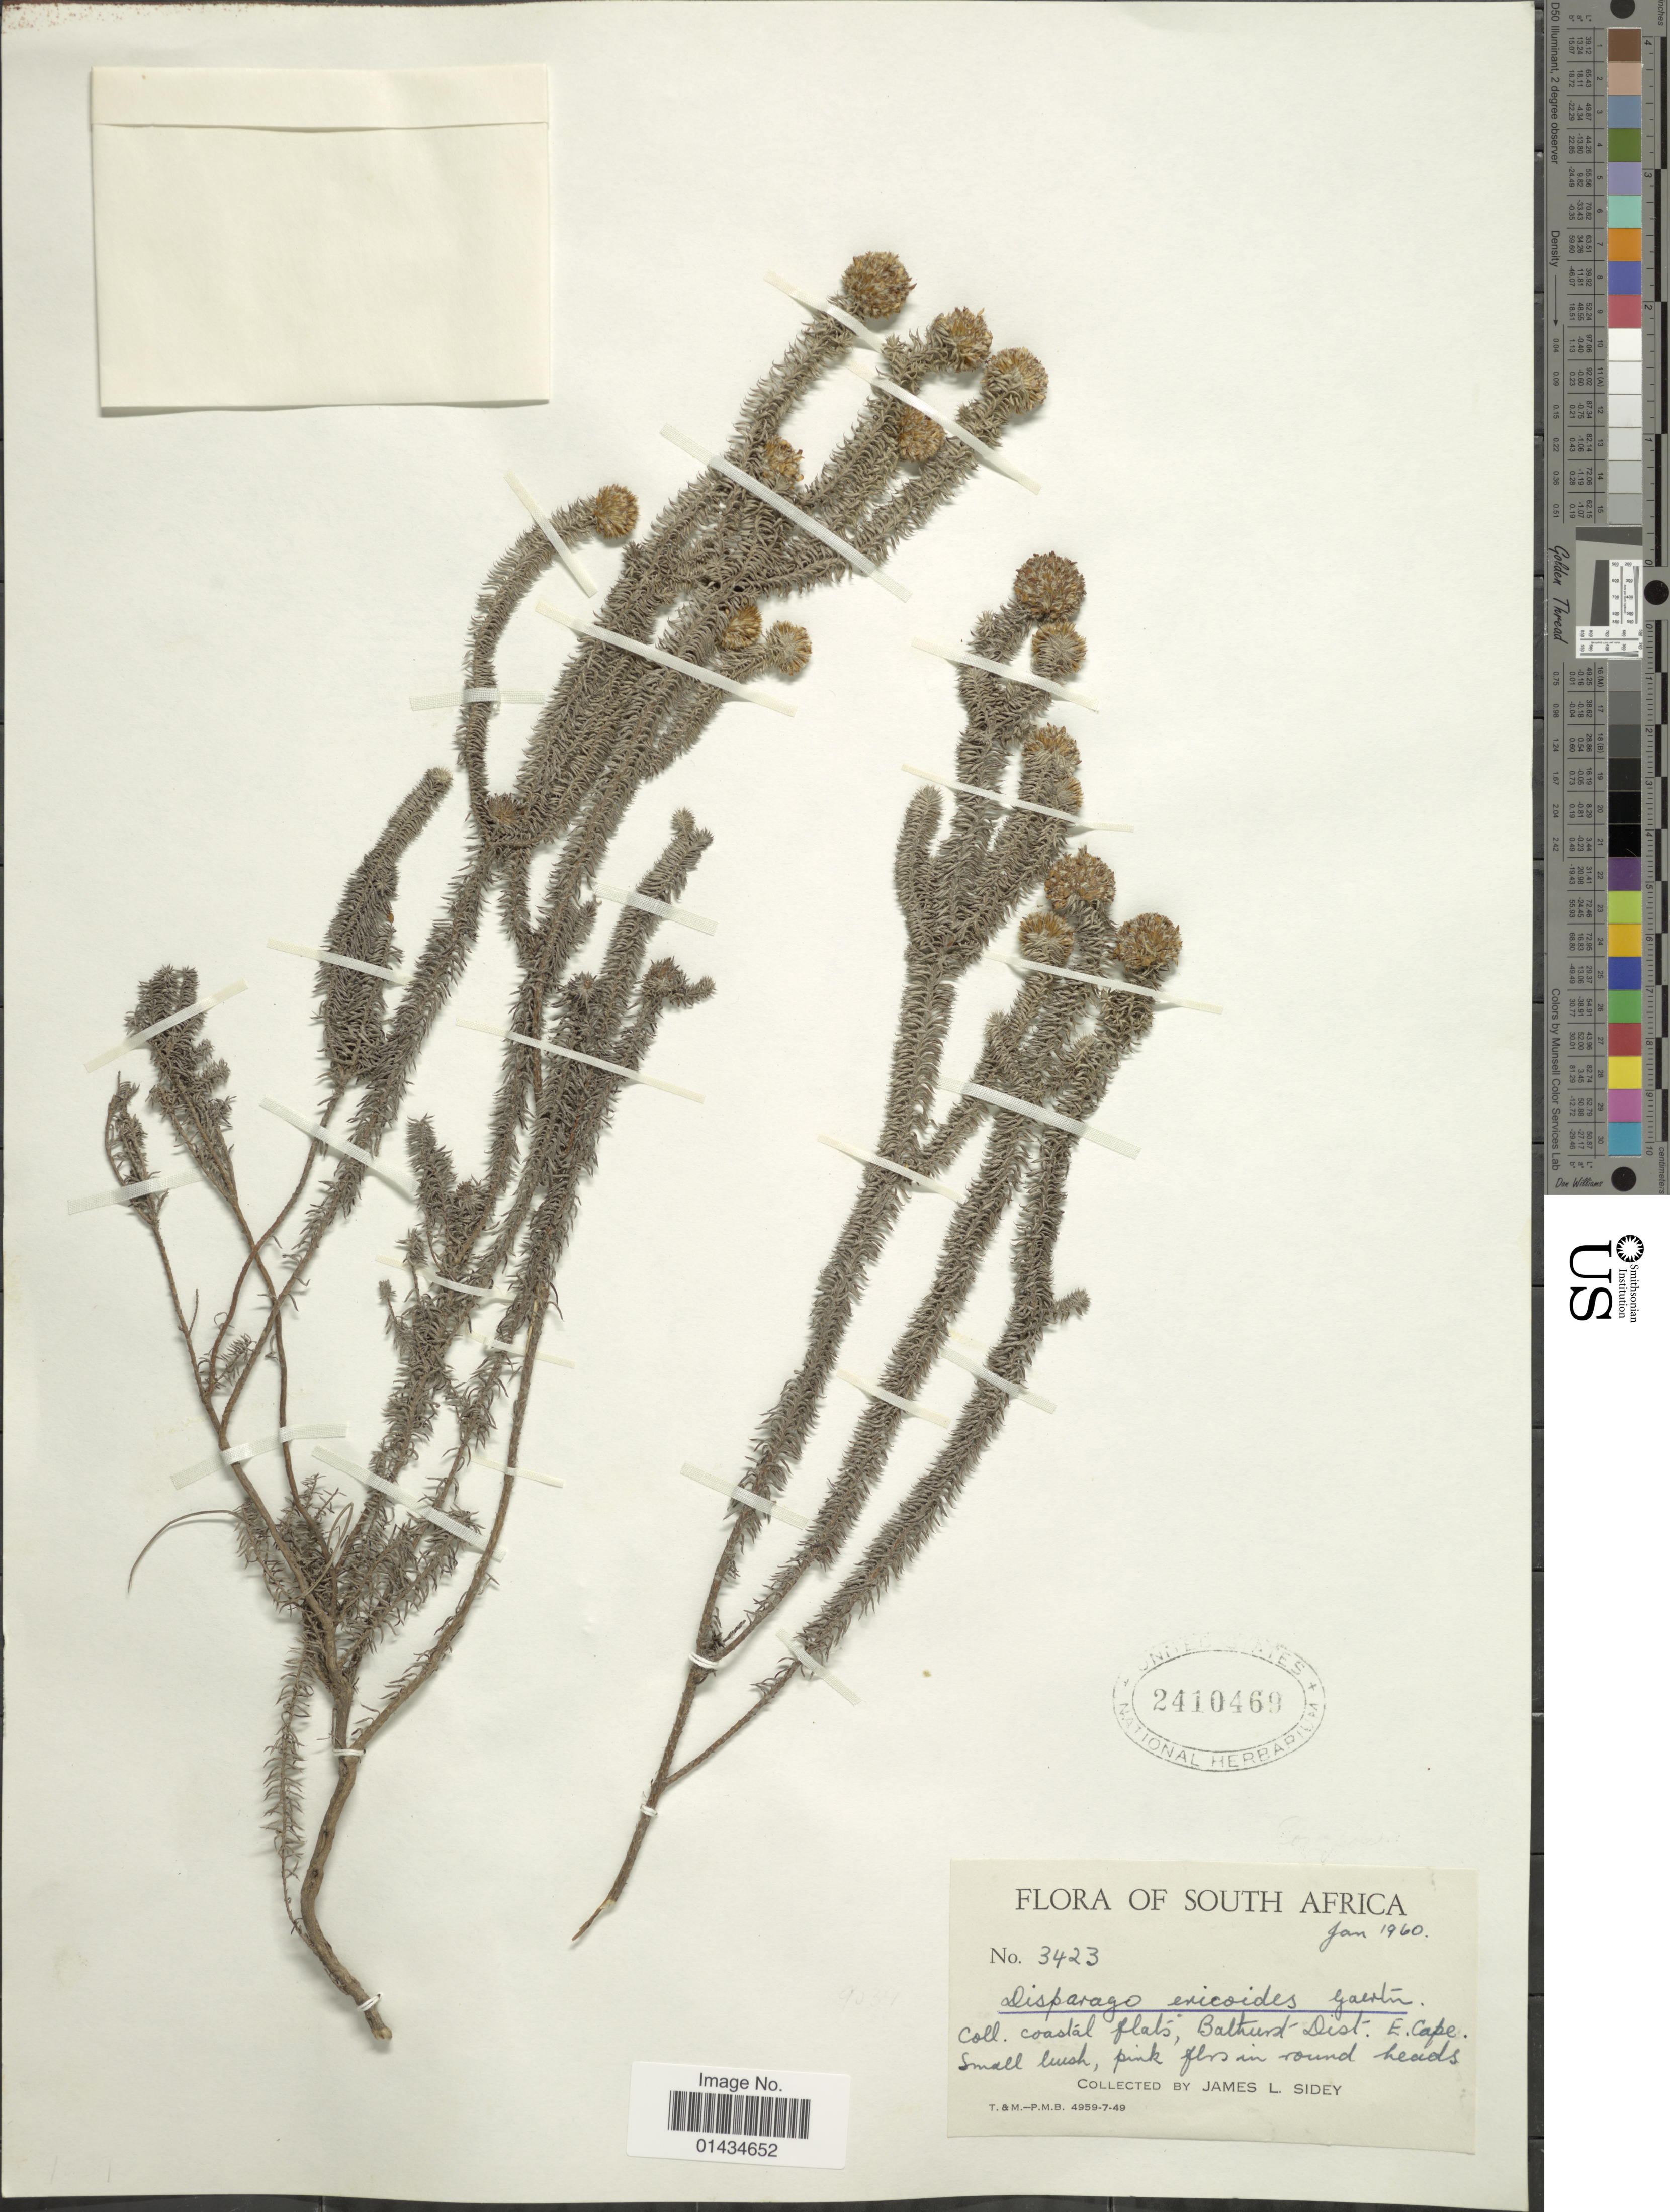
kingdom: Plantae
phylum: Tracheophyta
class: Magnoliopsida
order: Asterales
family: Asteraceae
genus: Disparago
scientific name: Disparago tortilis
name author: (DC.) Sch. Bip.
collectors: J. L. Sidey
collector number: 3423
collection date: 1960-01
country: South Africa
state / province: Eastern Cape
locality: Coastal flats, Balthust Dist.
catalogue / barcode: US 2410469